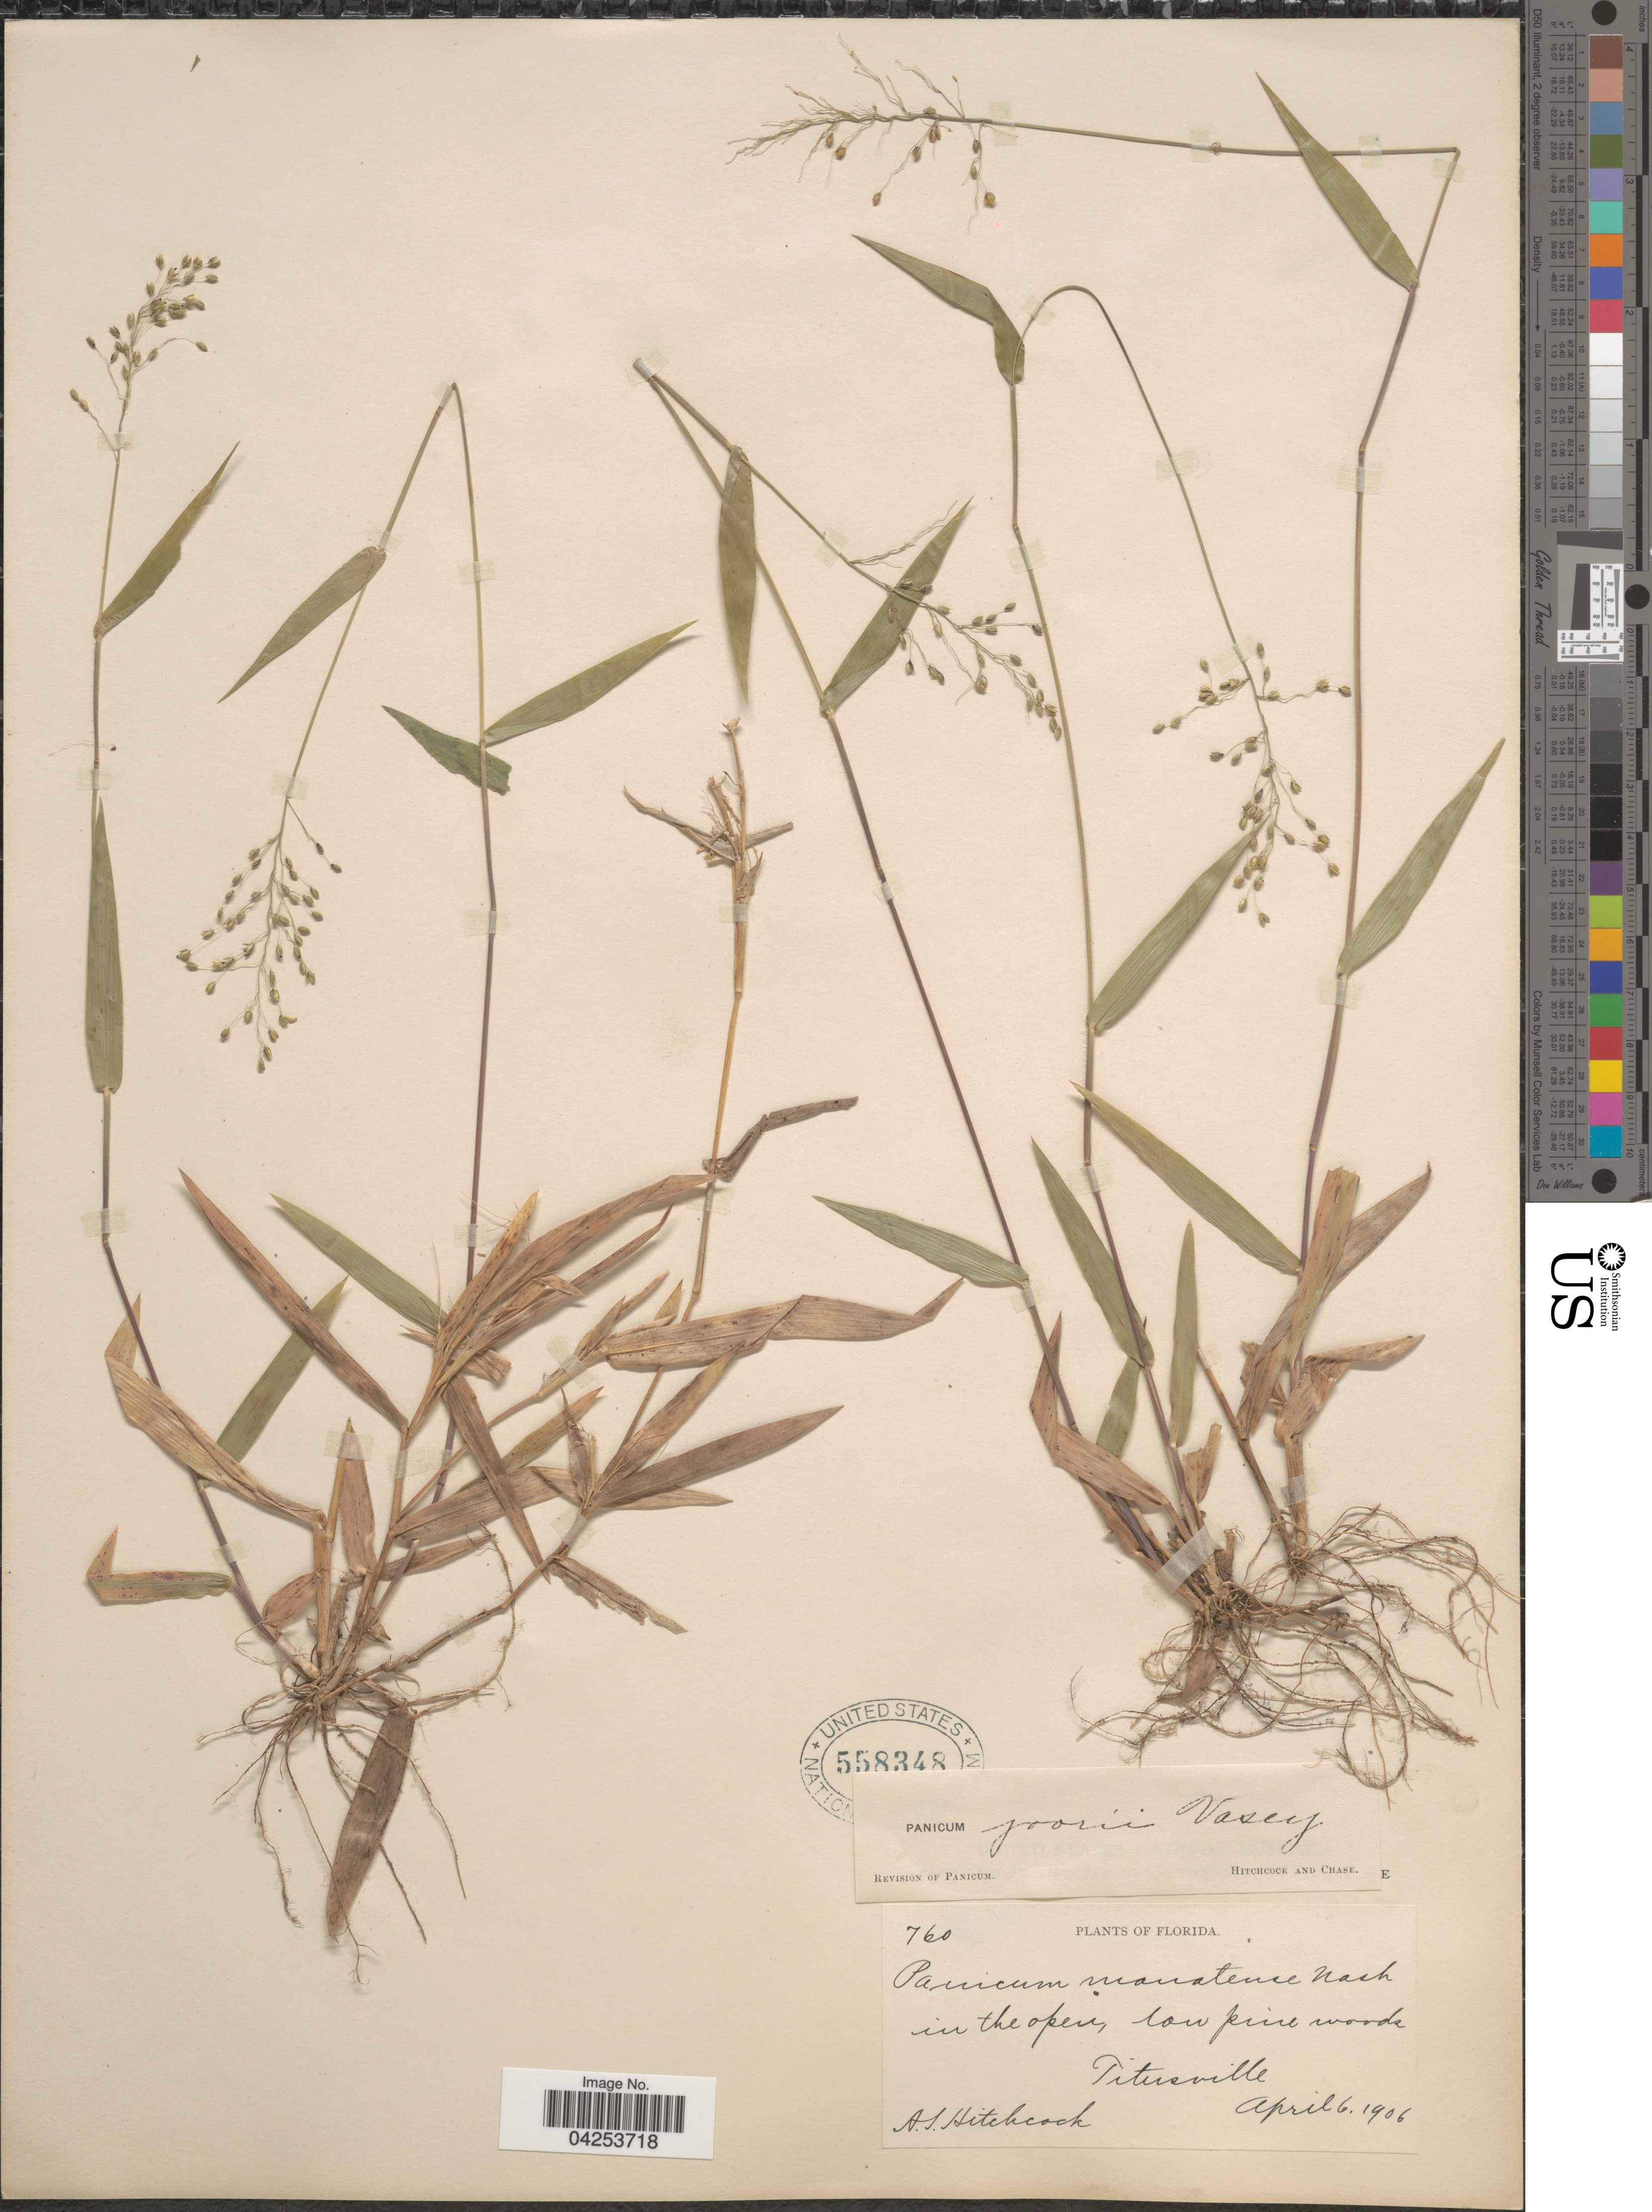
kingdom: Plantae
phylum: Tracheophyta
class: Liliopsida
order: Poales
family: Poaceae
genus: Dichanthelium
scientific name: Dichanthelium commutatum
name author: (Schult.) Gould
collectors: A. S. Hitchcock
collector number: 760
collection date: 1906-04-06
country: United States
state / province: Florida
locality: In the open, low pine woods. Titusville.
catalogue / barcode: US 558348